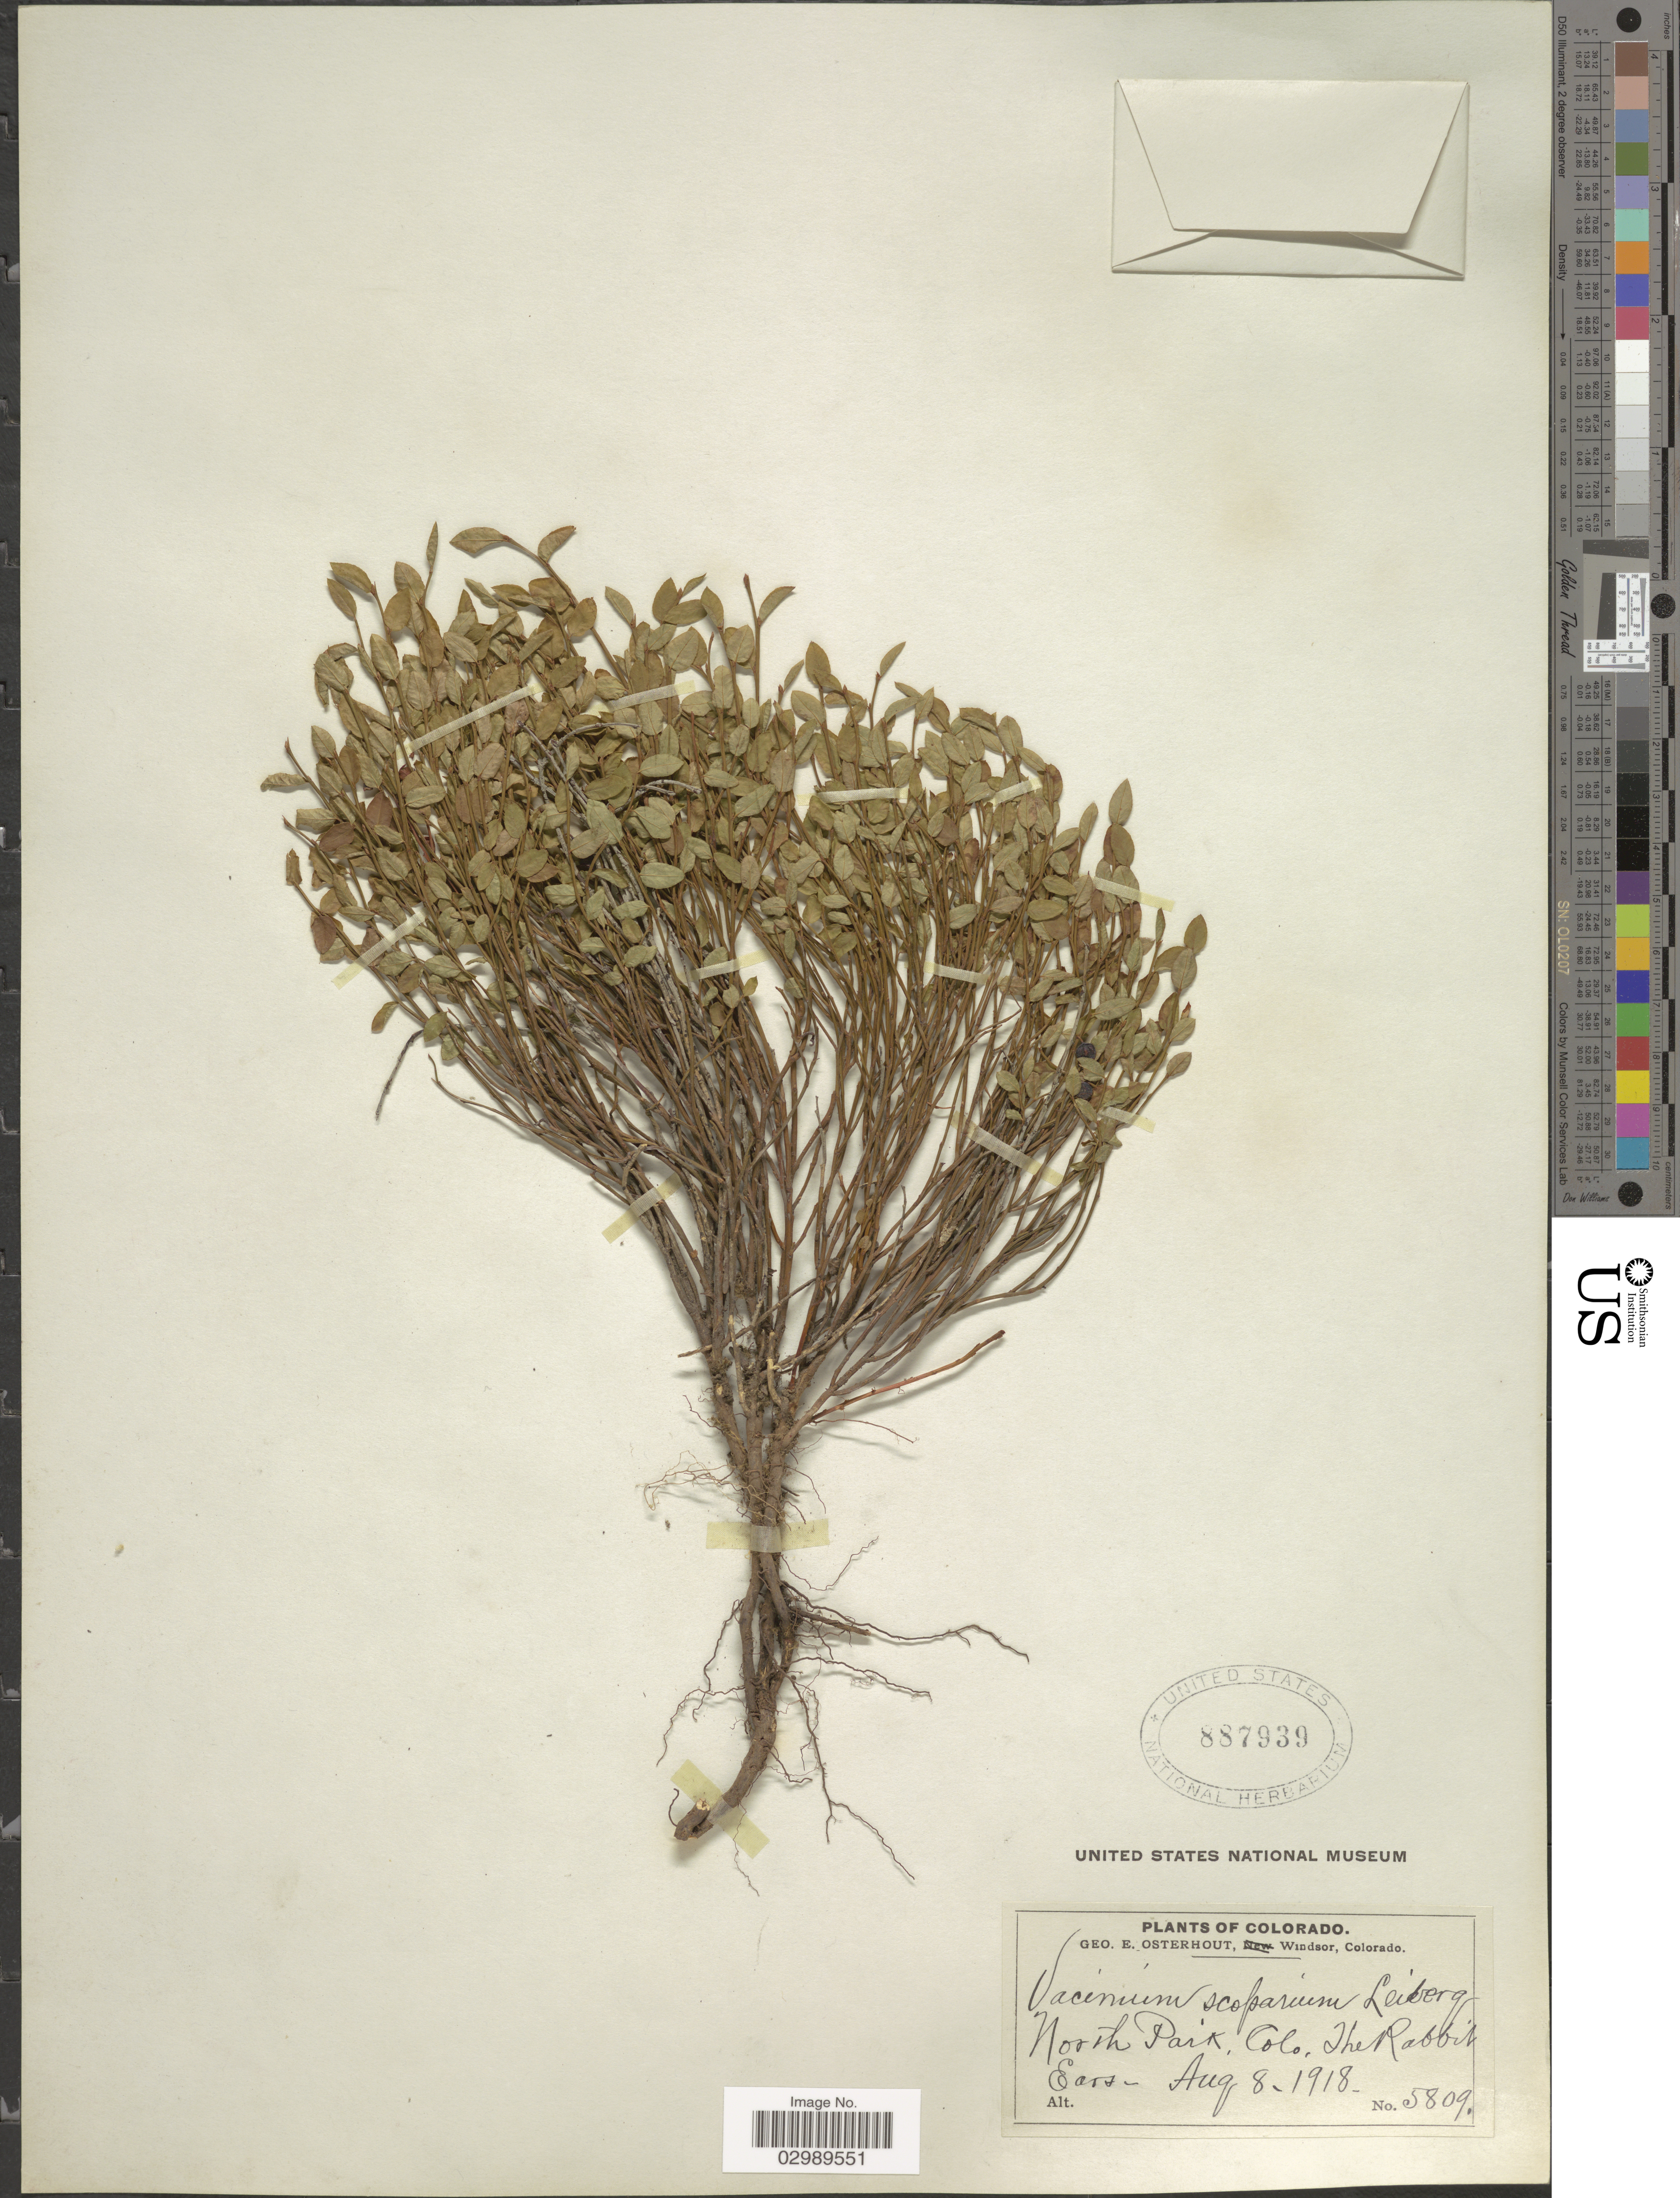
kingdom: Plantae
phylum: Tracheophyta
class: Magnoliopsida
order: Ericales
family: Ericaceae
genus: Vaccinium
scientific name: Vaccinium scoparium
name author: Leiberg ex Coville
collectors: G. Osterhout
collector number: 5809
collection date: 1918-08-08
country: United States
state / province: Colorado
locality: North Park. The Rabbit.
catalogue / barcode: US 887939